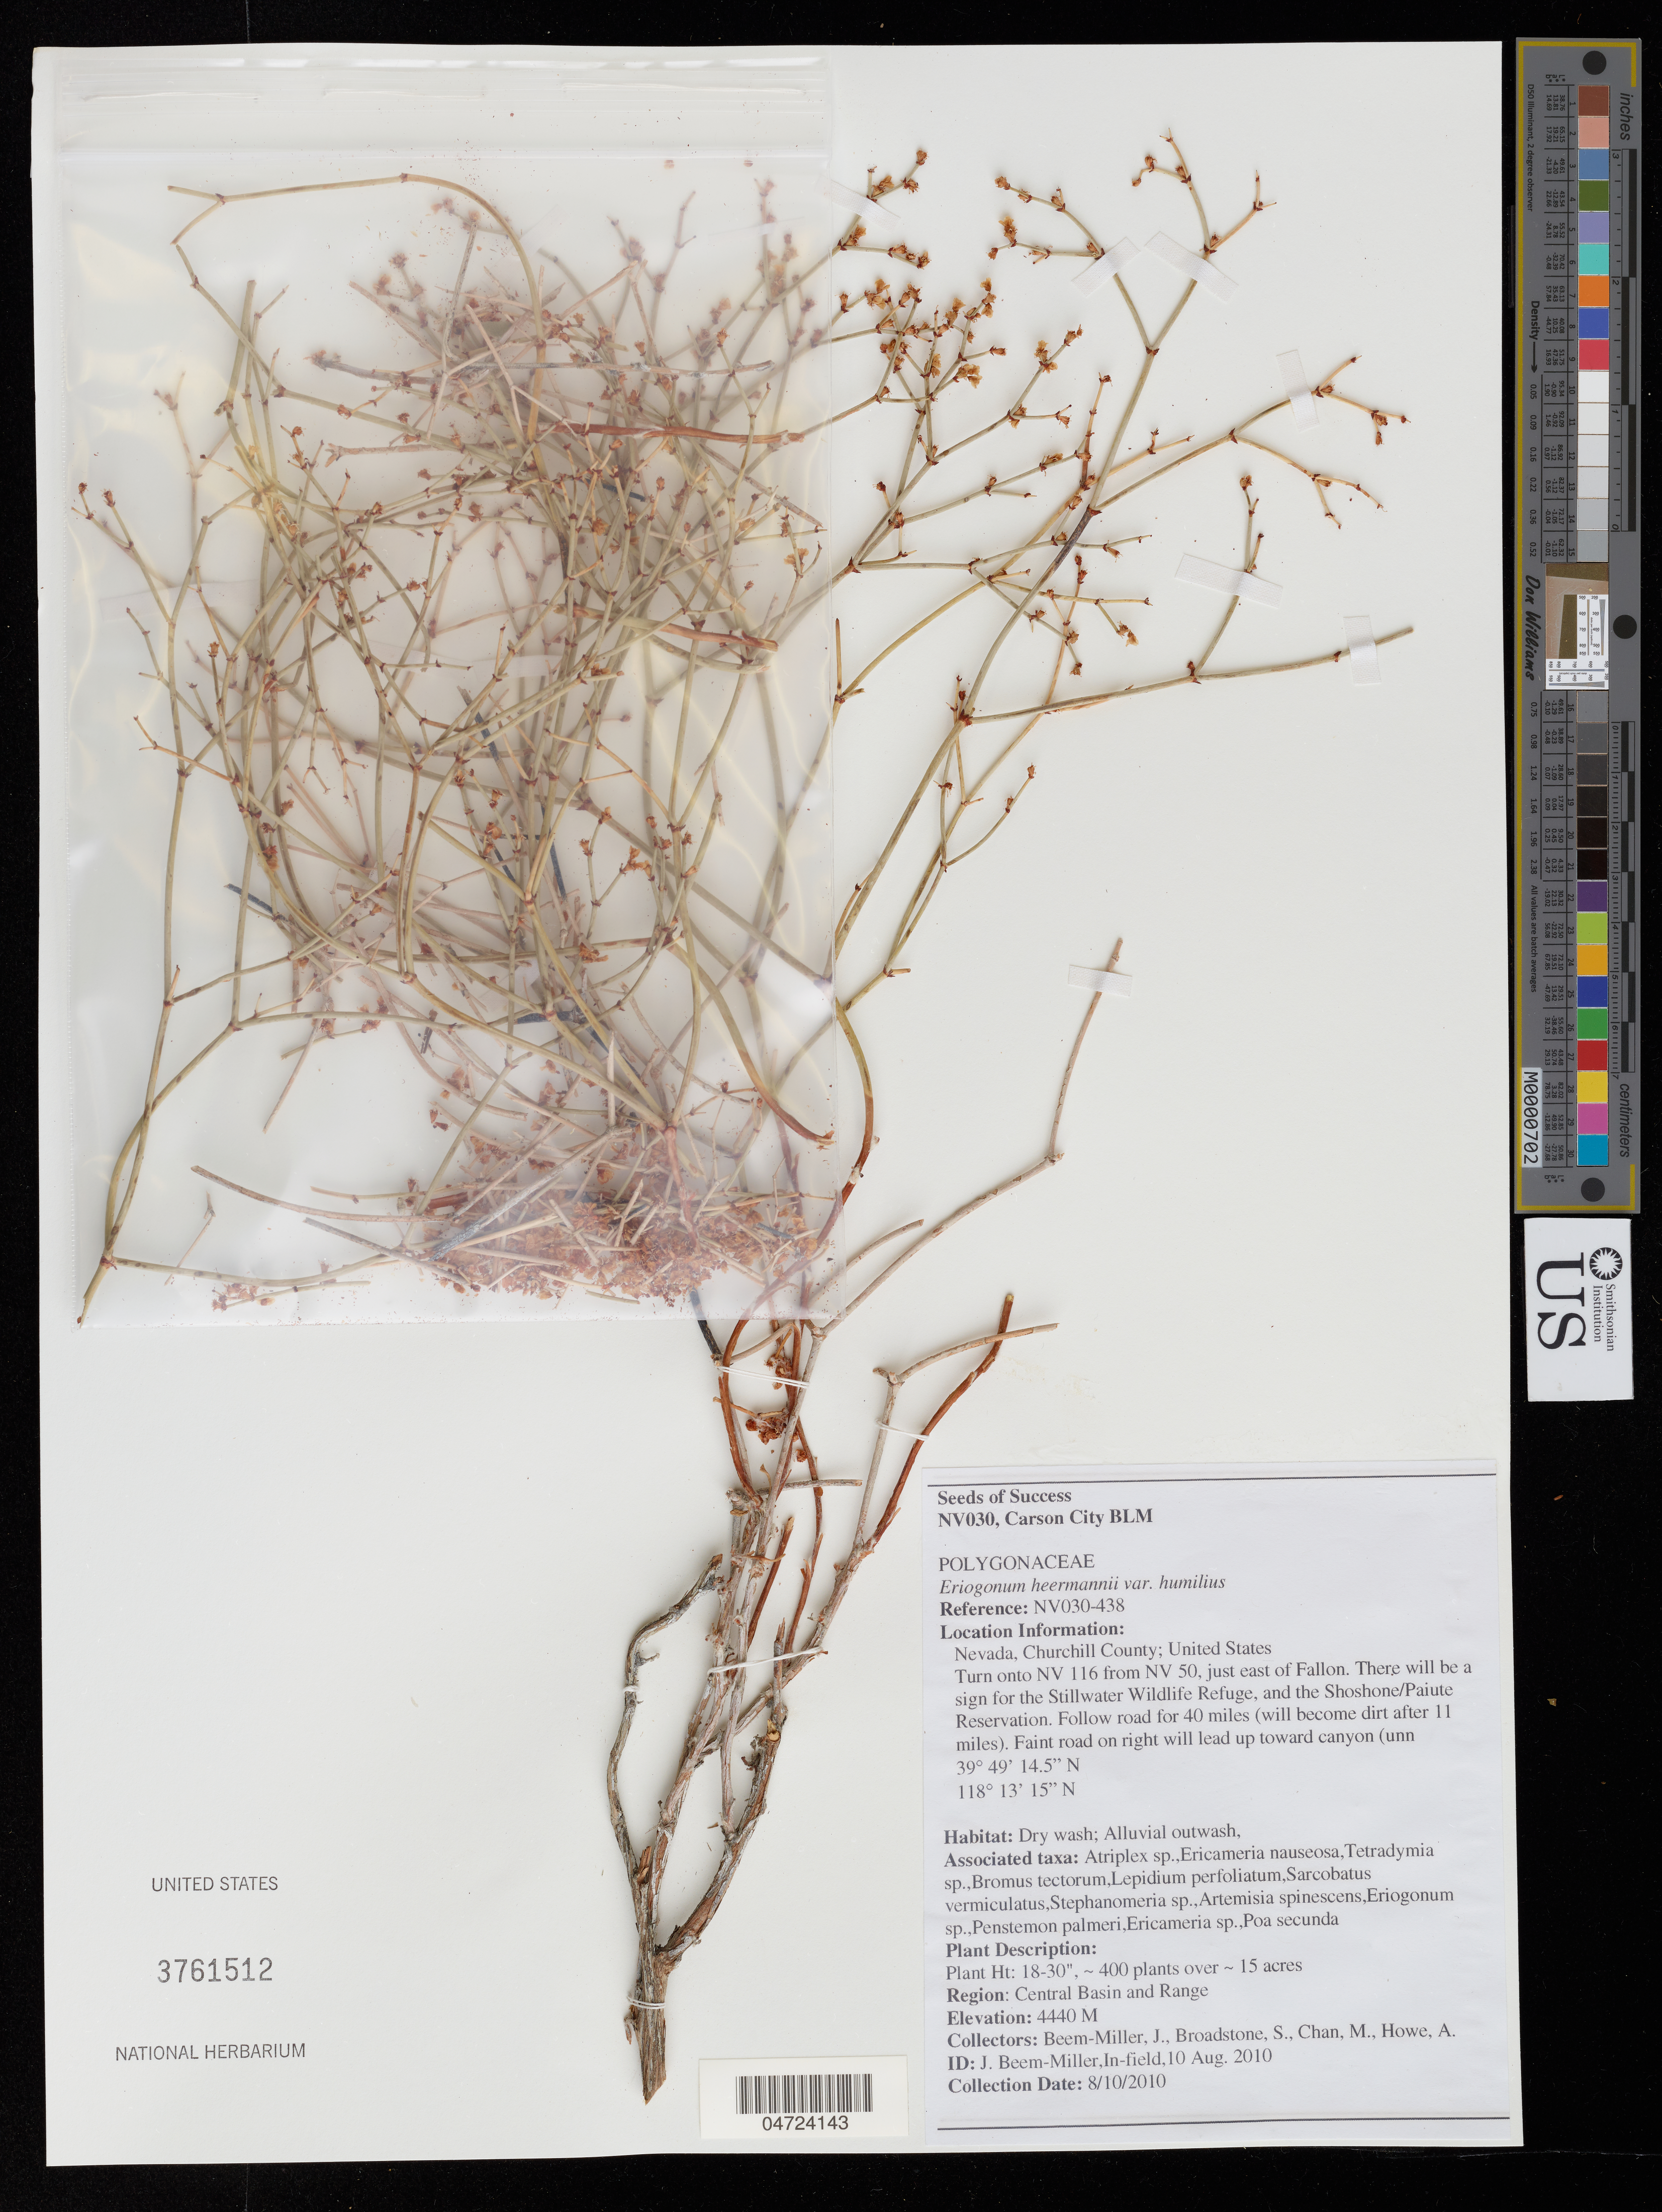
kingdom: Plantae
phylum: Tracheophyta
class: Magnoliopsida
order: Caryophyllales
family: Polygonaceae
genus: Eriogonum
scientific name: Eriogonum heermannii var. humilius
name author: (S. Stokes) Reveal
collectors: J. Beam-Miller, S. Broadstone, M. Chan & A. Howe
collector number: NV030-438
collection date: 2010-08-10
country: United States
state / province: Nevada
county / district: Churchill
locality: Churchill County. Turn onto NV 116 from NV 50, just east of Fallon. There will be a sign for the Stillwater Wildlife Refuge, and the Shoshone/Paiute Reservation. Follow road for 40 miles (will become dirt after 11 miles). Faint road on right will lead up toward canyon (unn. Region: Central Basin and Range.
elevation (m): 4440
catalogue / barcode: US 3761512